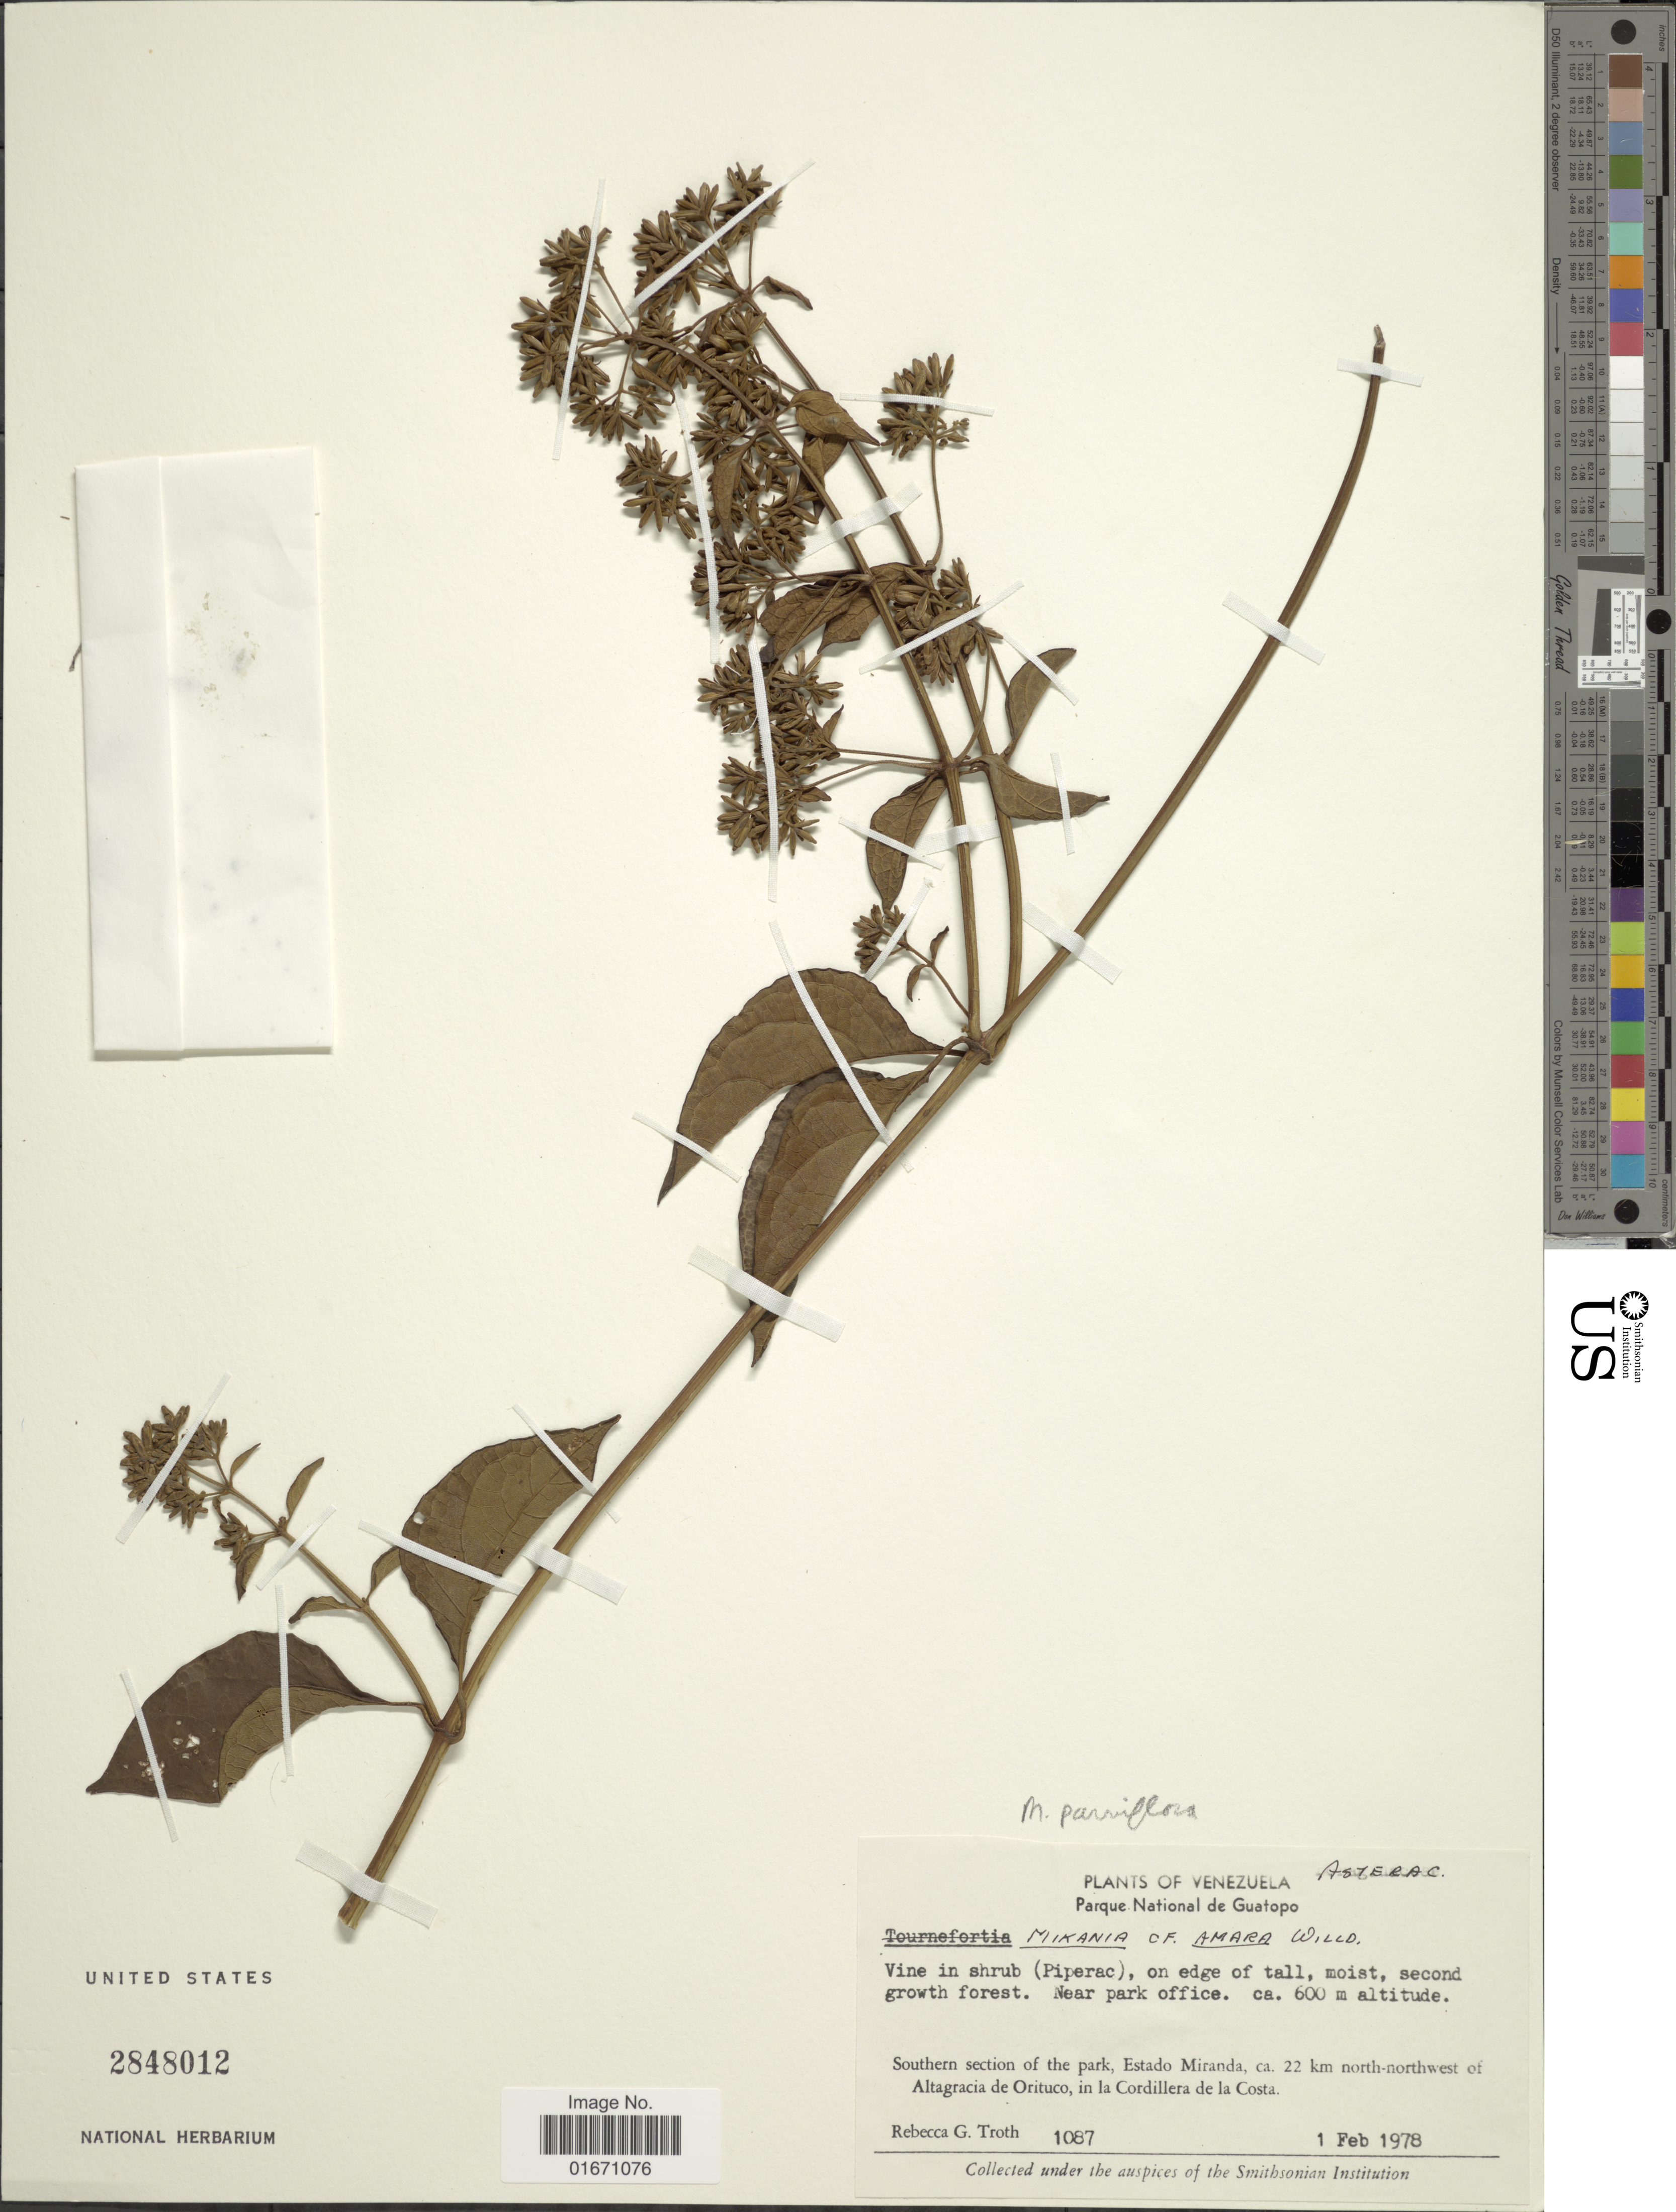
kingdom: Plantae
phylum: Tracheophyta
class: Magnoliopsida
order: Asterales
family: Asteraceae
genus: Mikania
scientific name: Mikania parviflora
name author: (Aubl.) Karst.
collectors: R. Troth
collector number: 1087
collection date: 1978-02-01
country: Venezuela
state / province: Miranda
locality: Near park office, Southern section of the park, ca 22 km north-northwest of Altagracia de Orituco, in la Cordillera de la Costa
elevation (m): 600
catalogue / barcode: US 2848012